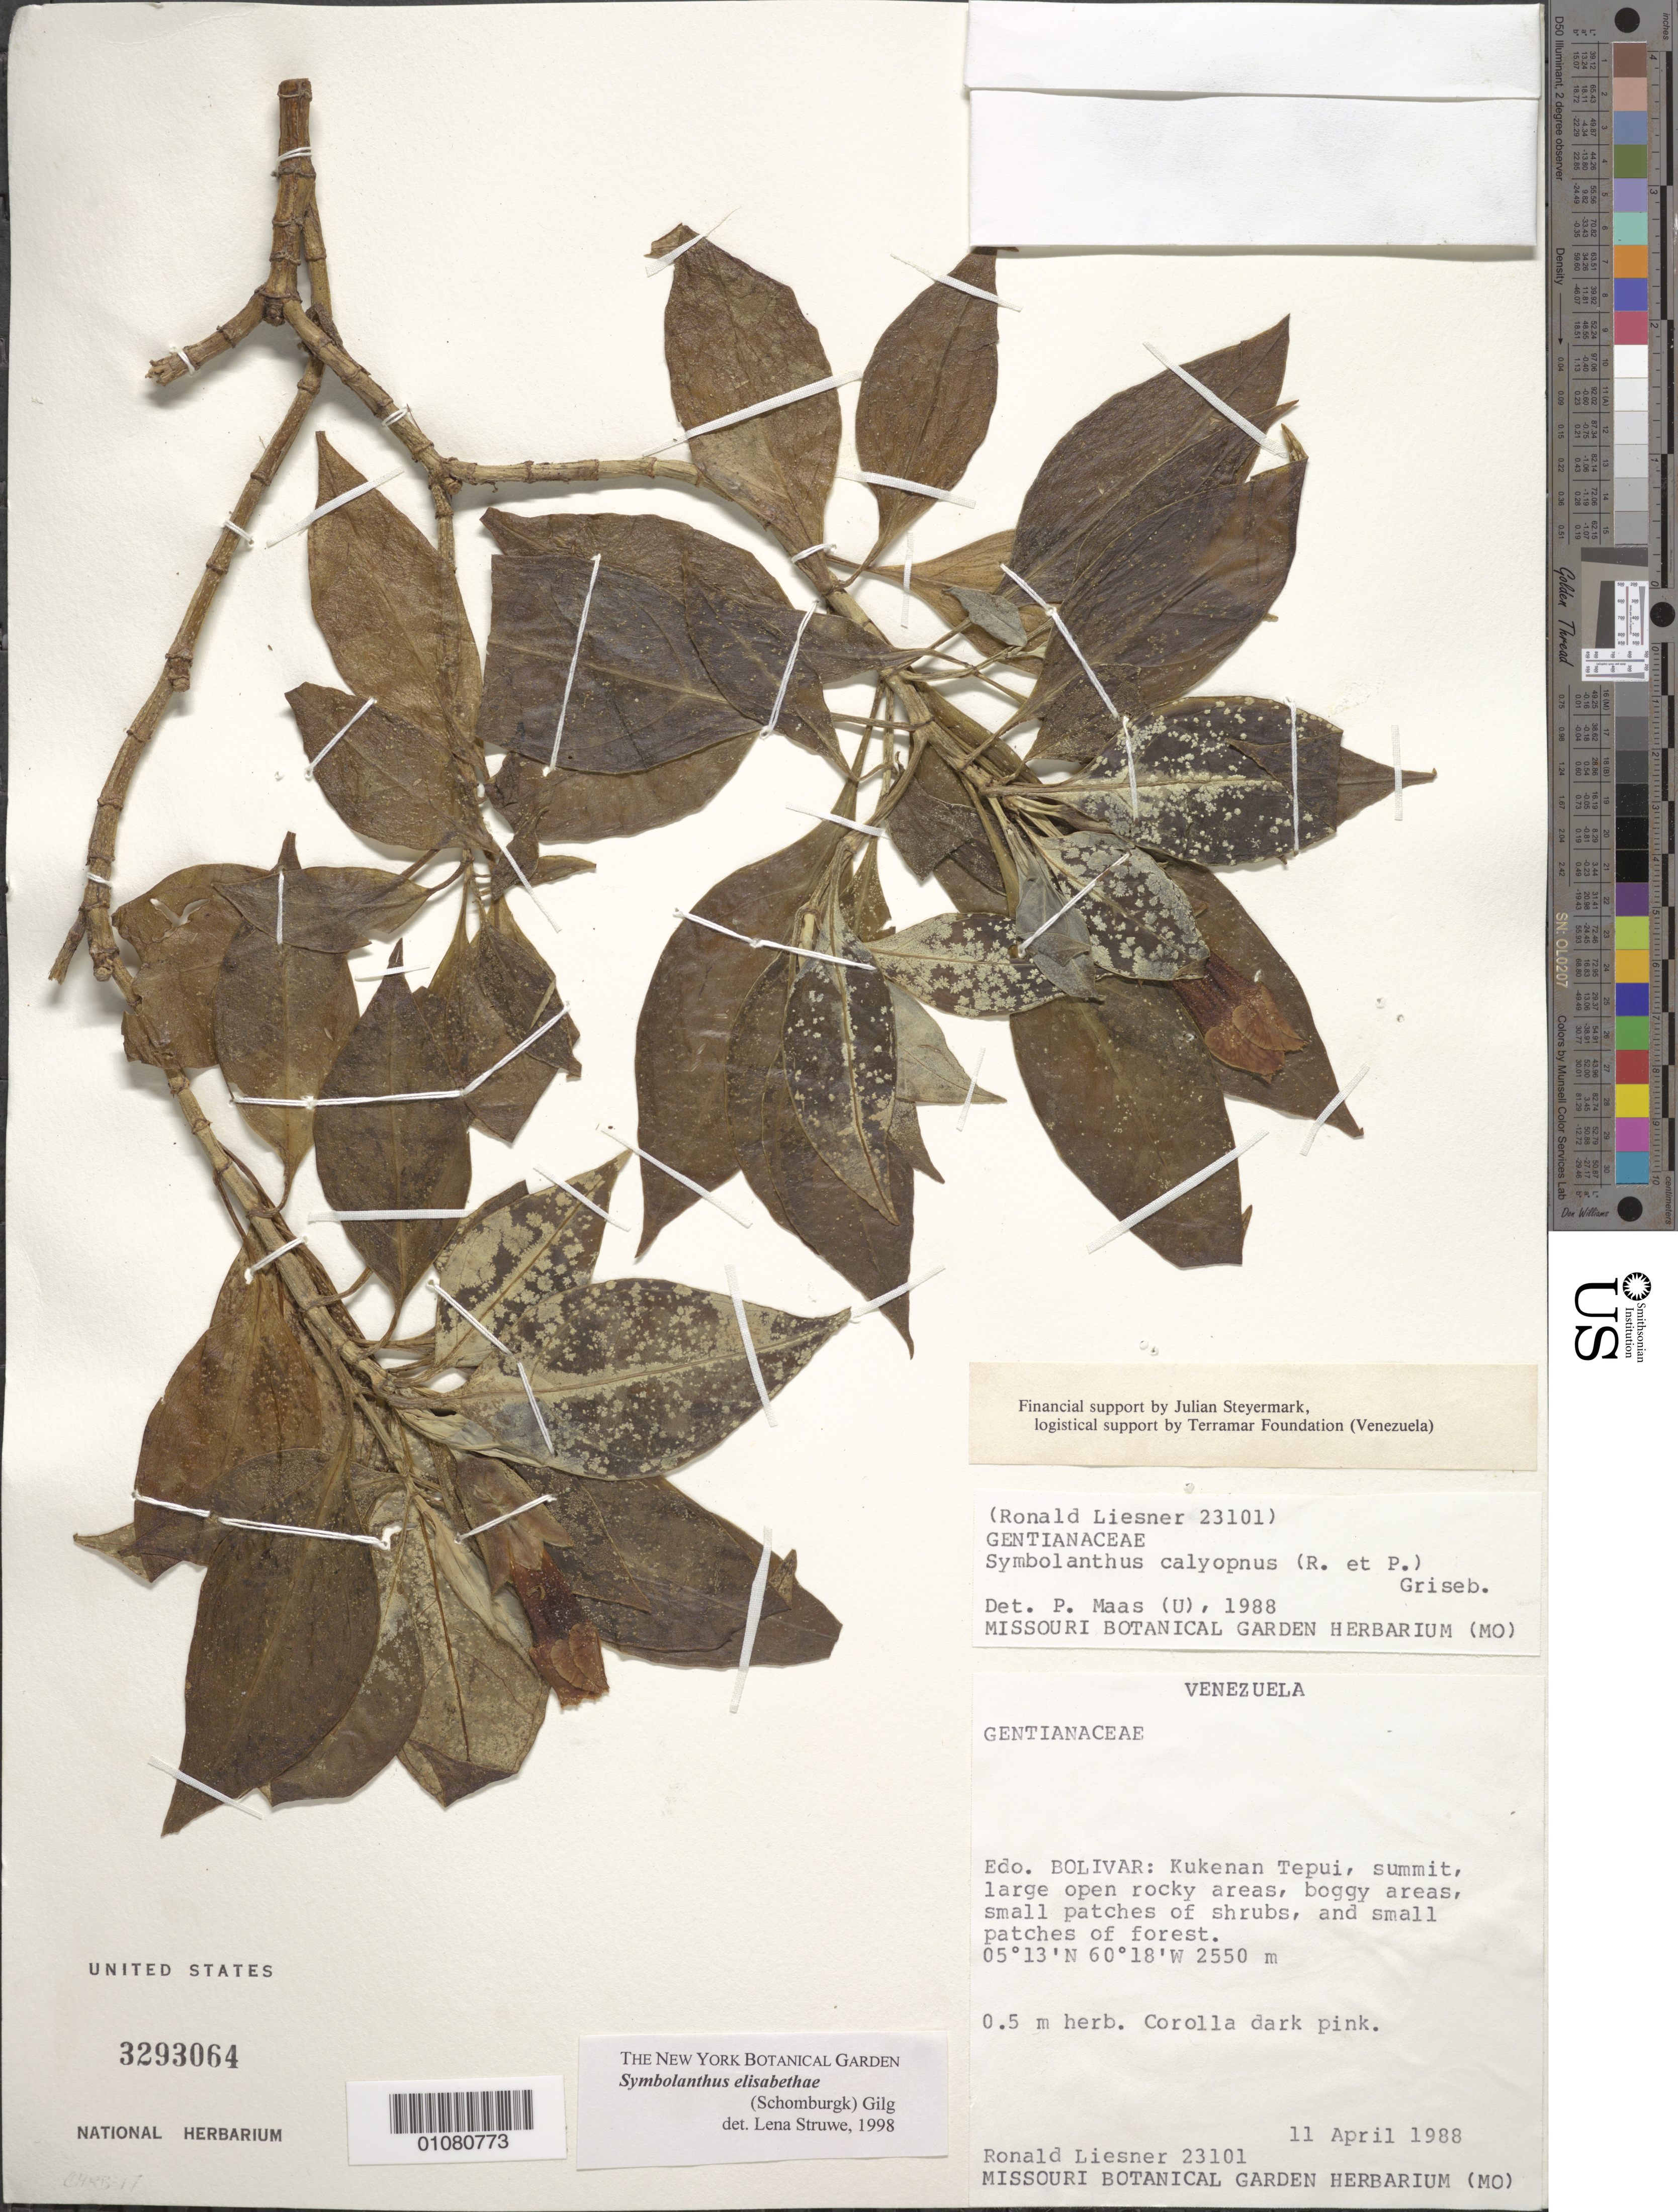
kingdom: Plantae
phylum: Tracheophyta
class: Magnoliopsida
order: Gentianales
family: Gentianaceae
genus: Symbolanthus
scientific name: Symbolanthus elisabethae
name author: (M.R. Schomb.) Gilg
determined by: Struwe, L.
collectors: R. L. Liesner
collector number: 23101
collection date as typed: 11-Apr-88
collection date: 1988-04-11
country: Venezuela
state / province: Bolívar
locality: Kukenan tepuí, summit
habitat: Large open rocky areas, boggy areas, small patches of shrubs, and small patches of forest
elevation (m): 2550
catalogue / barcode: US 3293064